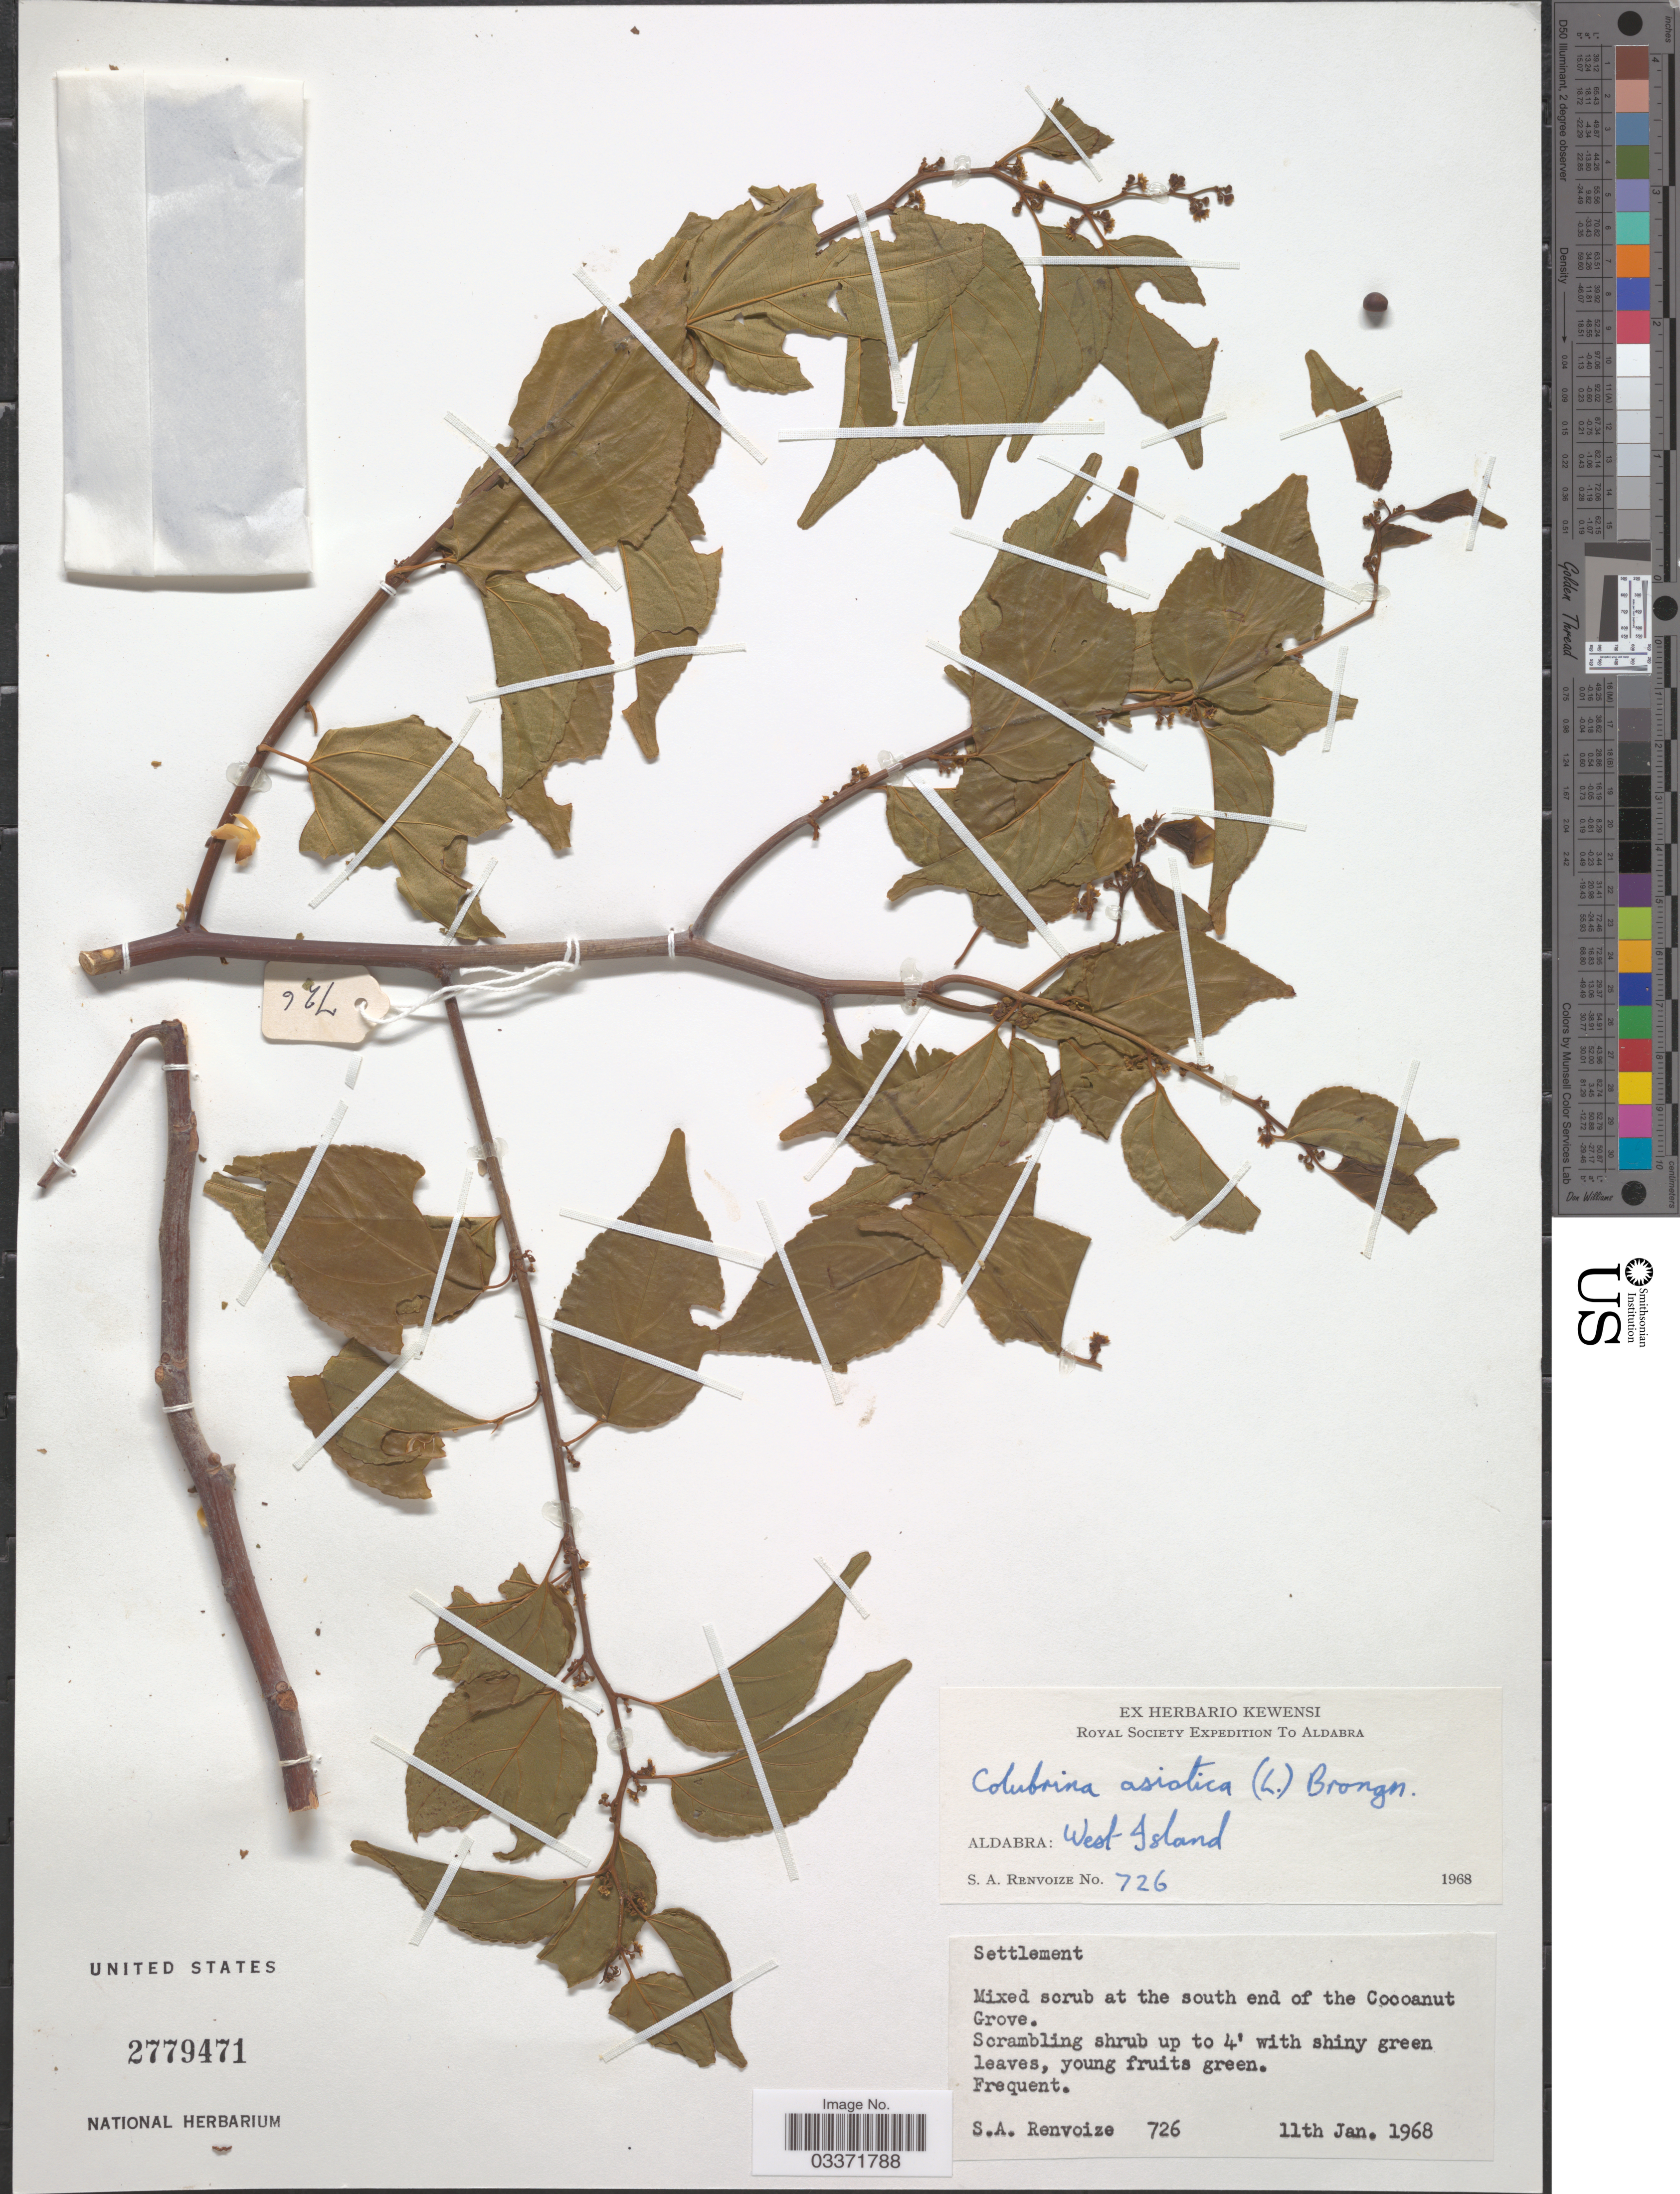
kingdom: Plantae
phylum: Tracheophyta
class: Magnoliopsida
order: Rosales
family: Rhamnaceae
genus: Colubrina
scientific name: Colubrina asiatica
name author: (L.) Brongn.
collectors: S. A. Renvoize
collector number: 726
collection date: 1968-01-11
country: Seychelles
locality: Aldabra: West Island, Mixed scrub at the south end of the Cocoanut Grove.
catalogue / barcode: US 2779471